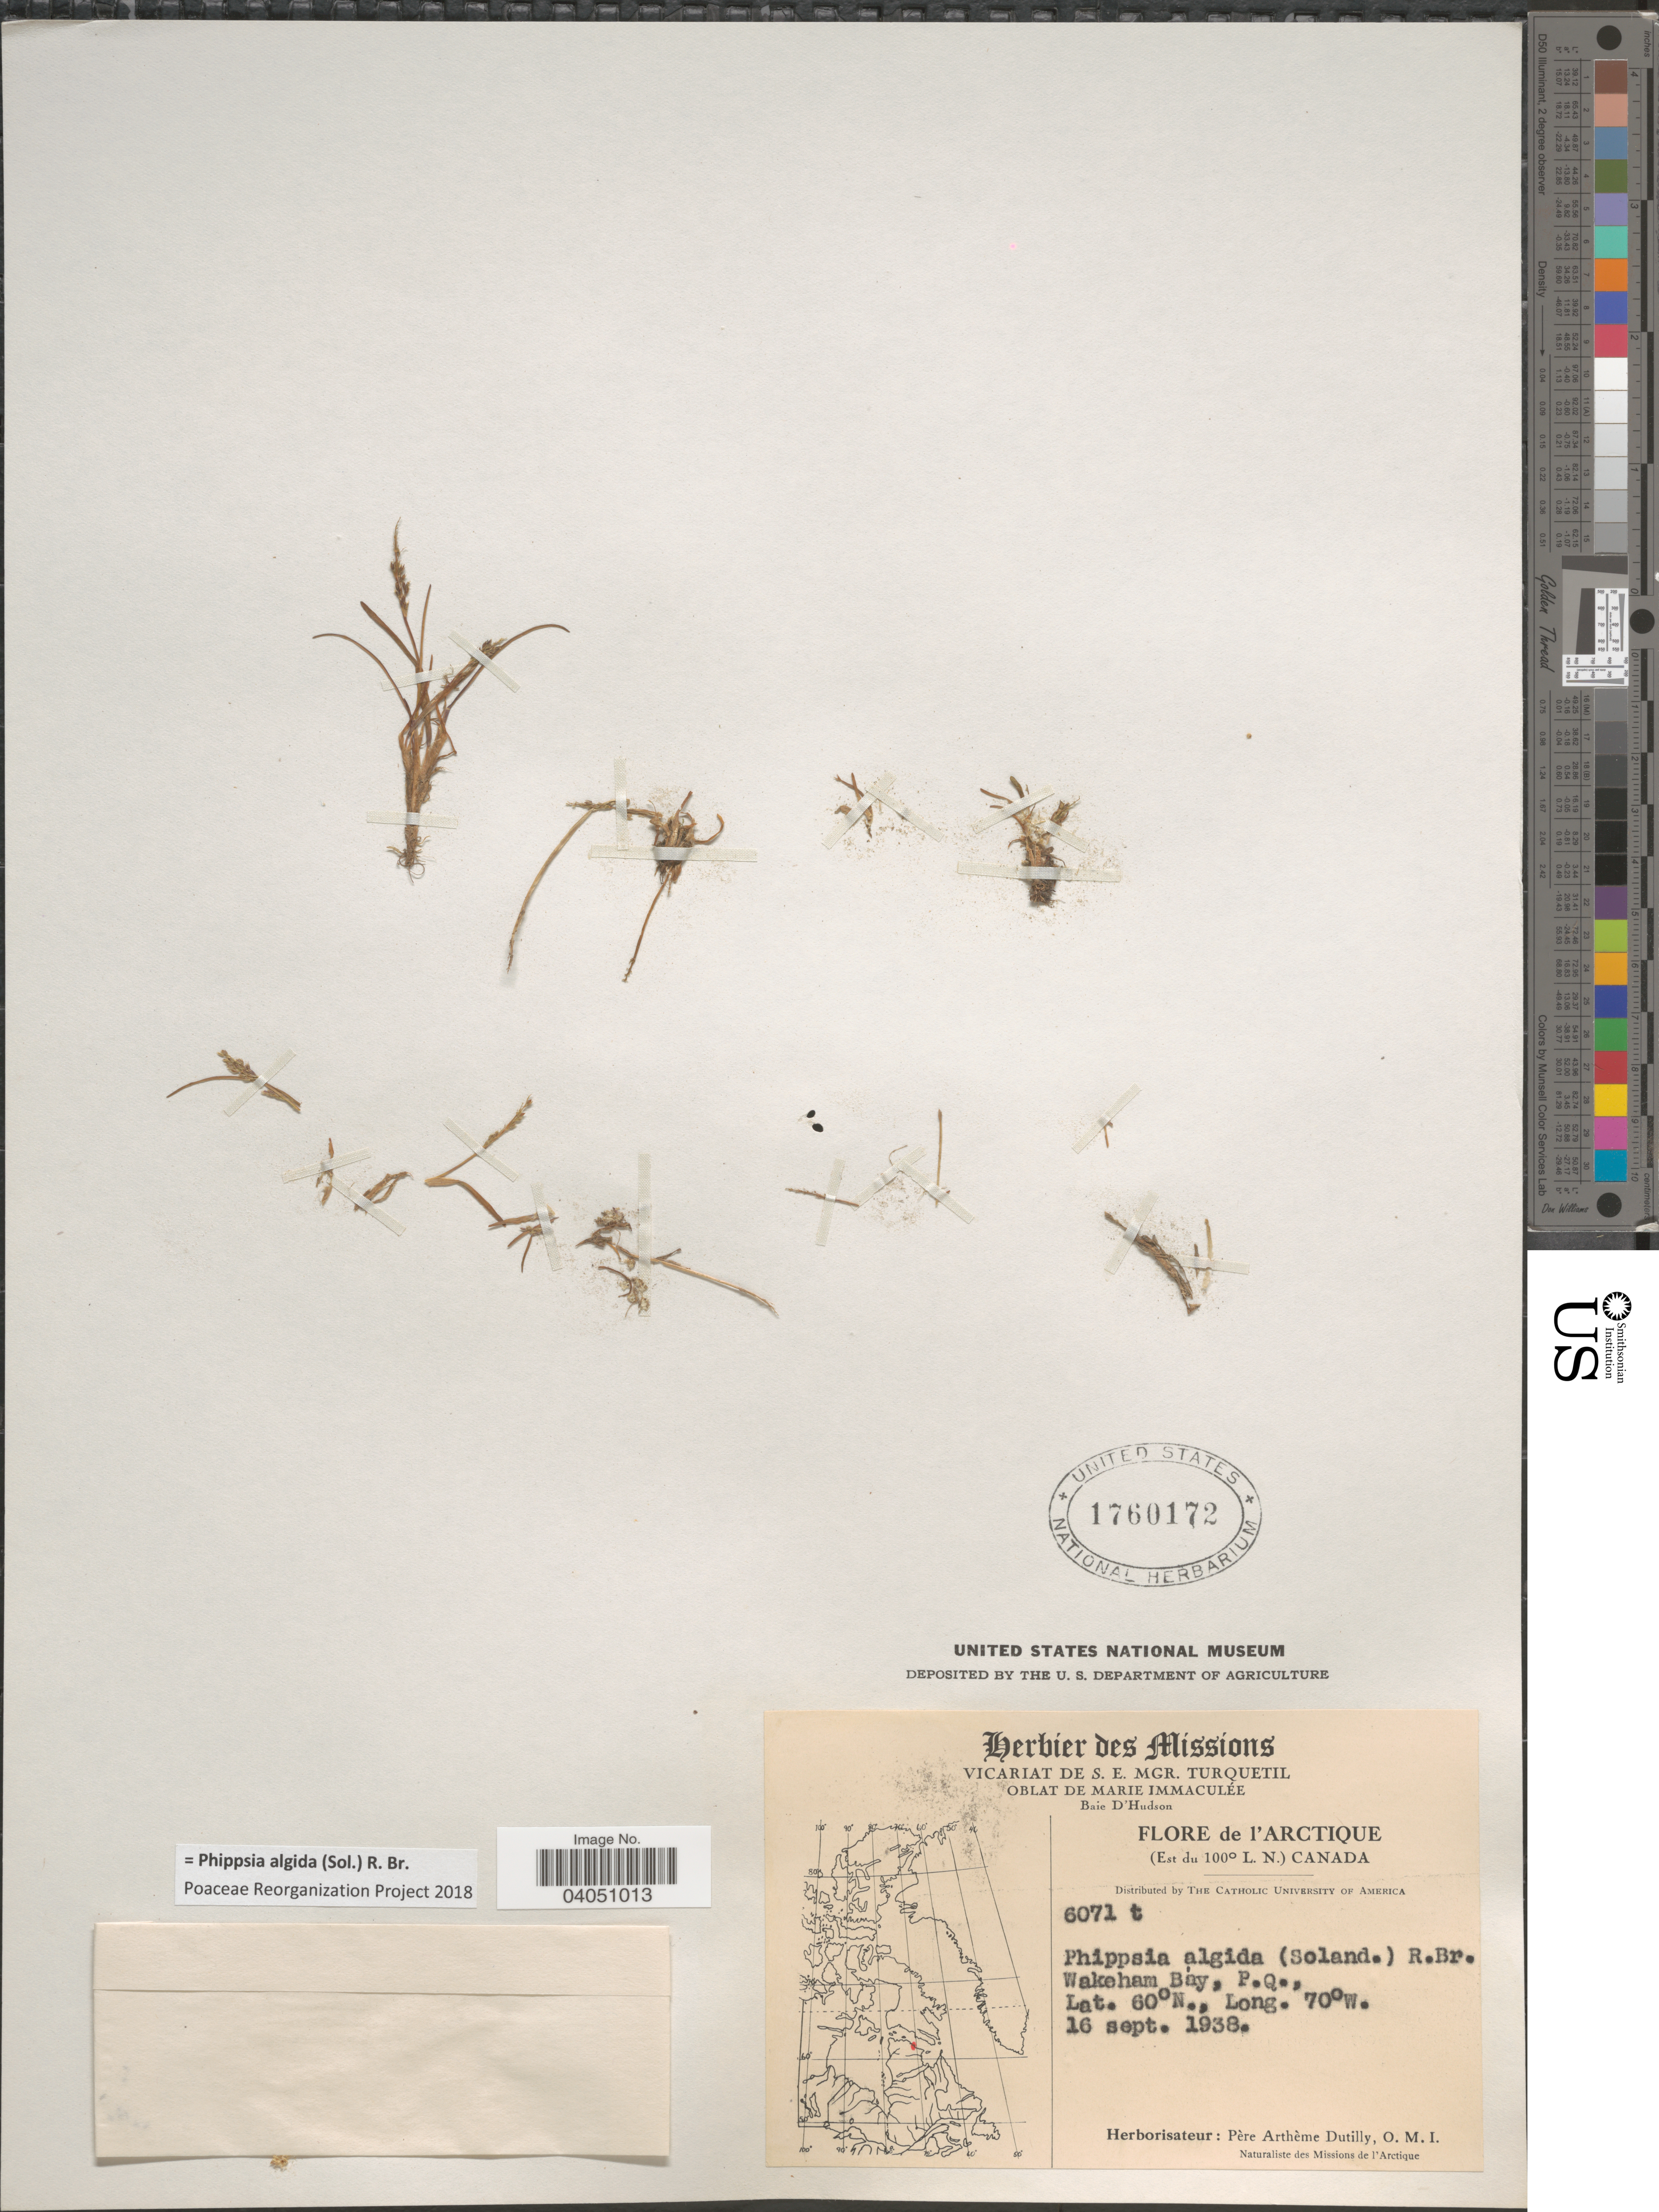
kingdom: Plantae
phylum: Tracheophyta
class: Liliopsida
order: Poales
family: Poaceae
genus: Phippsia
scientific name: Phippsia algida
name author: (Sol.) R. Br.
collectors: P. Dutilly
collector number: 6071t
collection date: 1938-09-16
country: Canada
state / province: Quebec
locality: L'Arctique. (Est du 100°L. N.). Wakeham Bay, P. Q.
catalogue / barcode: US 1760172